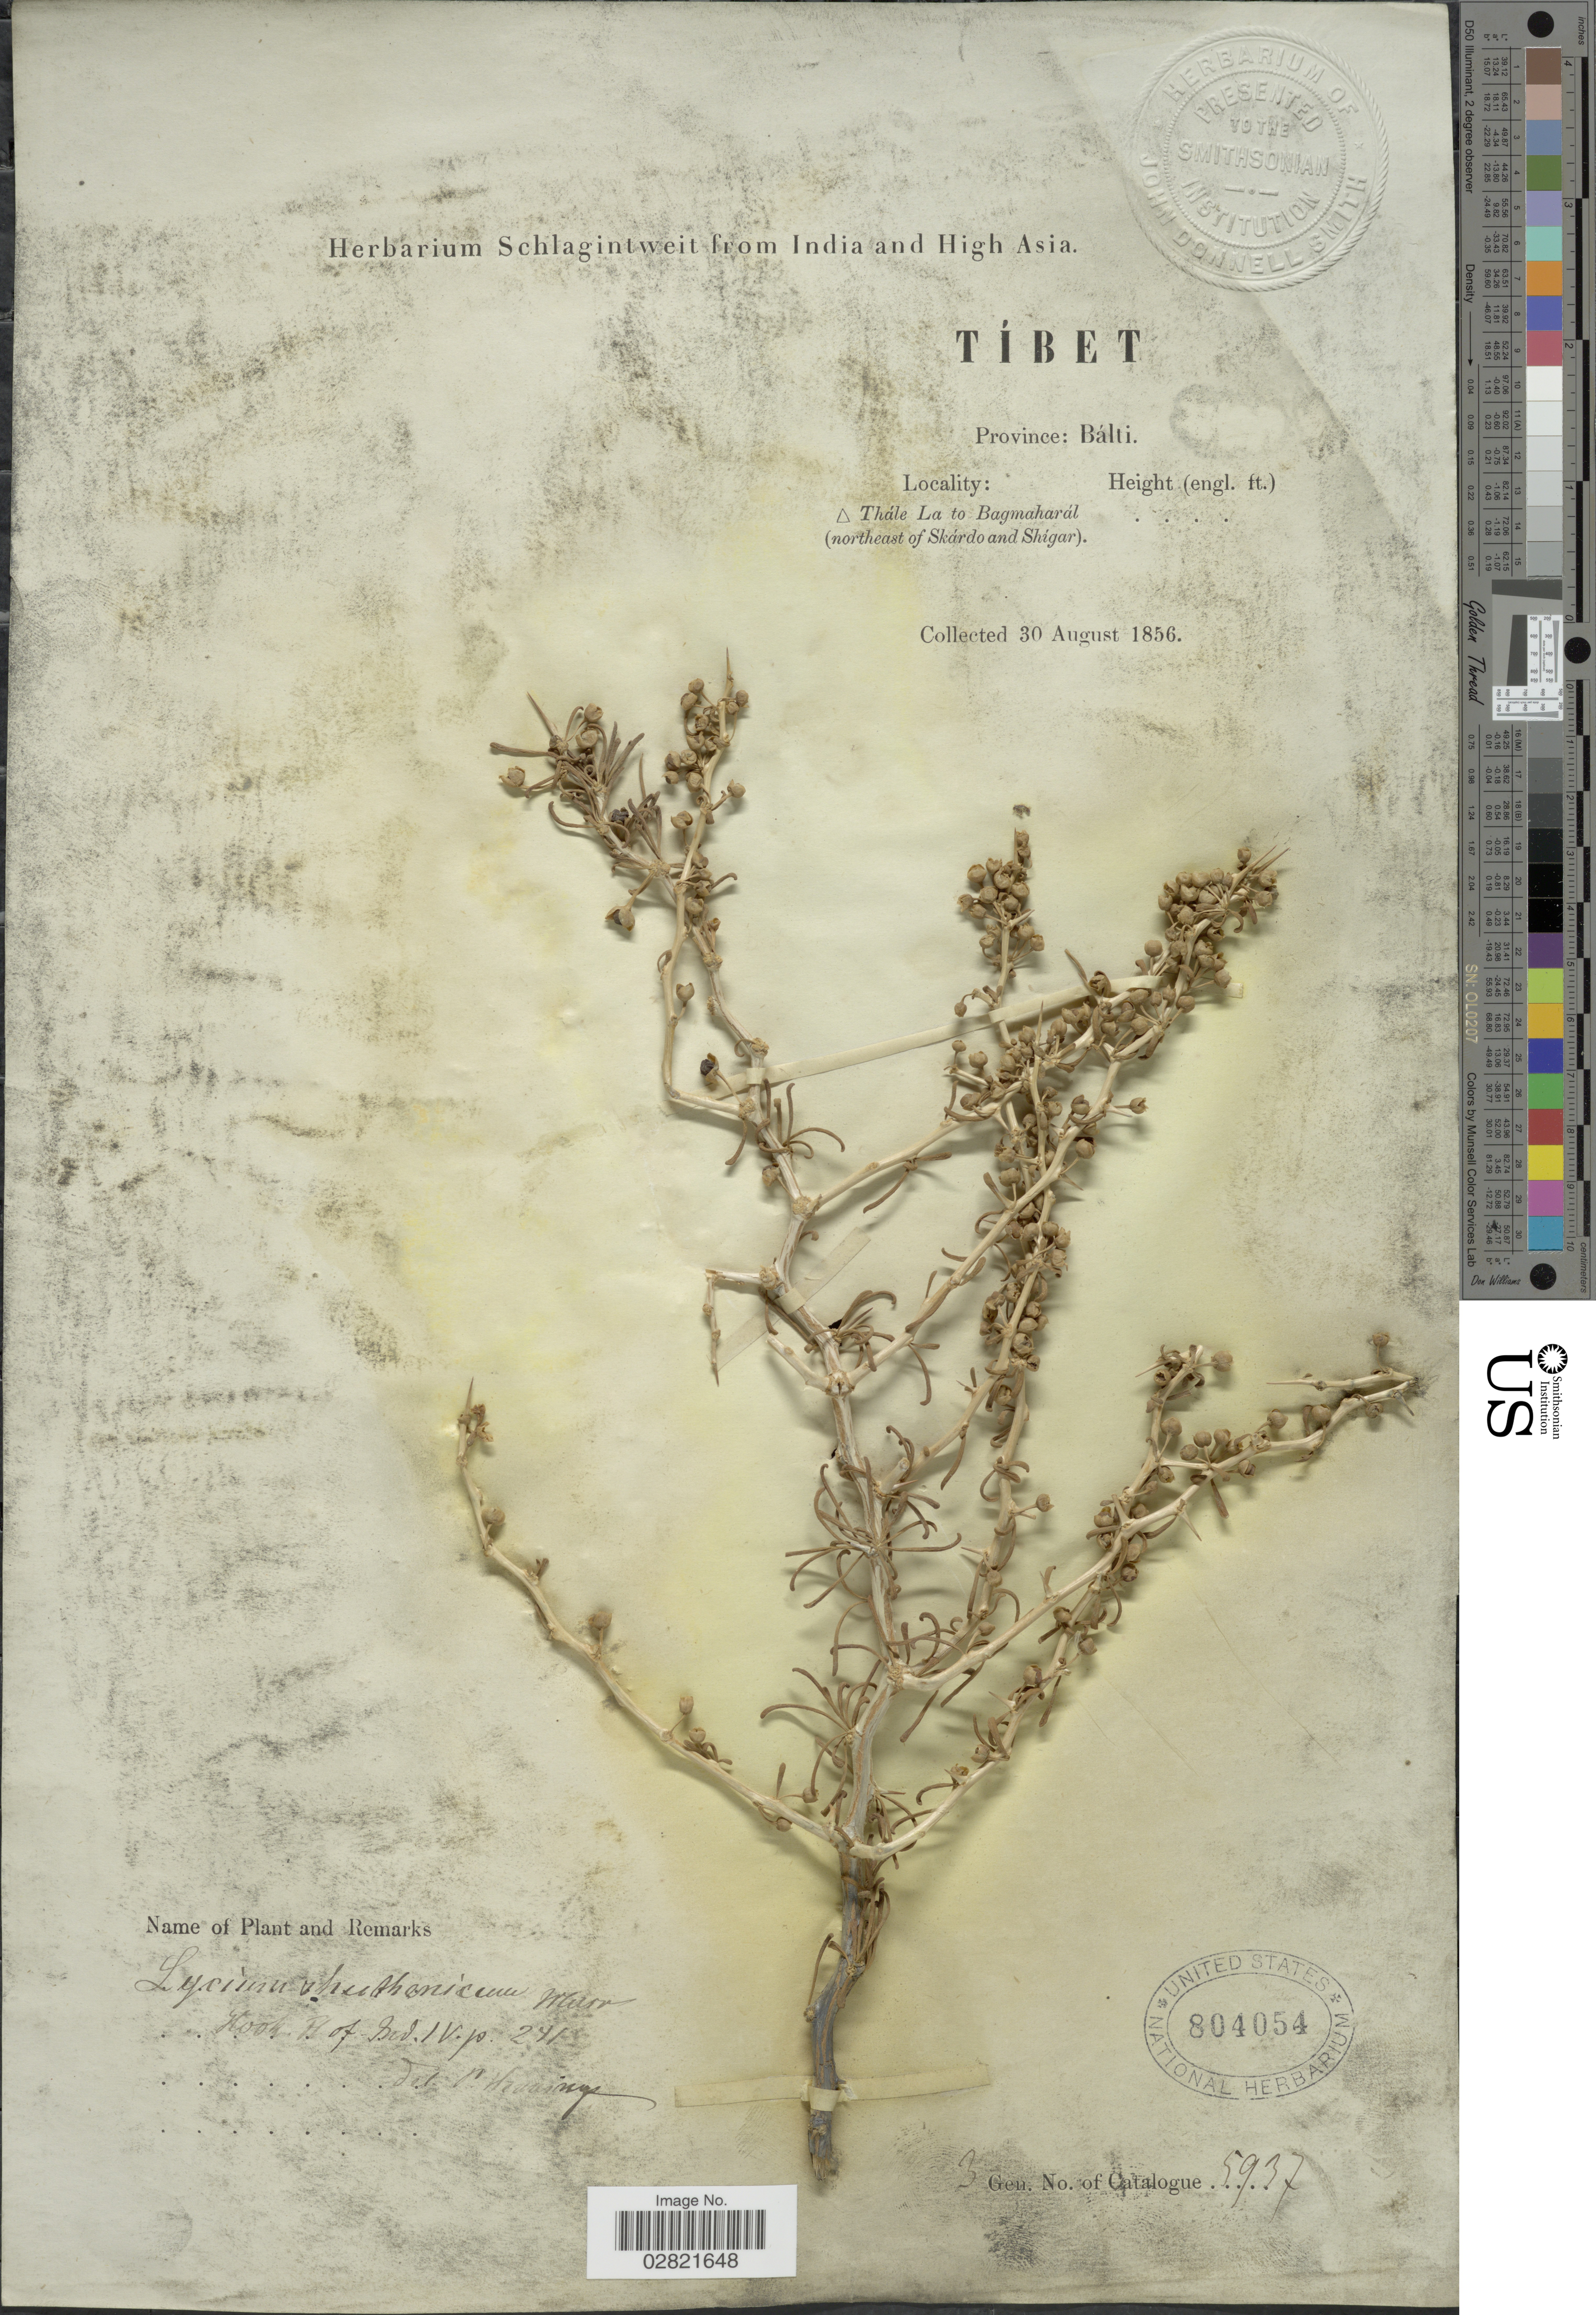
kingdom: Plantae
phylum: Tracheophyta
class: Magnoliopsida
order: Solanales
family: Solanaceae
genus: Lycium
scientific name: Lycium ruthenicum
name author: Murray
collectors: ex herb. Schlagintweit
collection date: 1856-08-30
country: China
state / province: Xizang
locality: Tíbet. Province: Bálti. Thále La to Bagmaharál (northeast of Skárdo and Shigar).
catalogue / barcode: US 804054